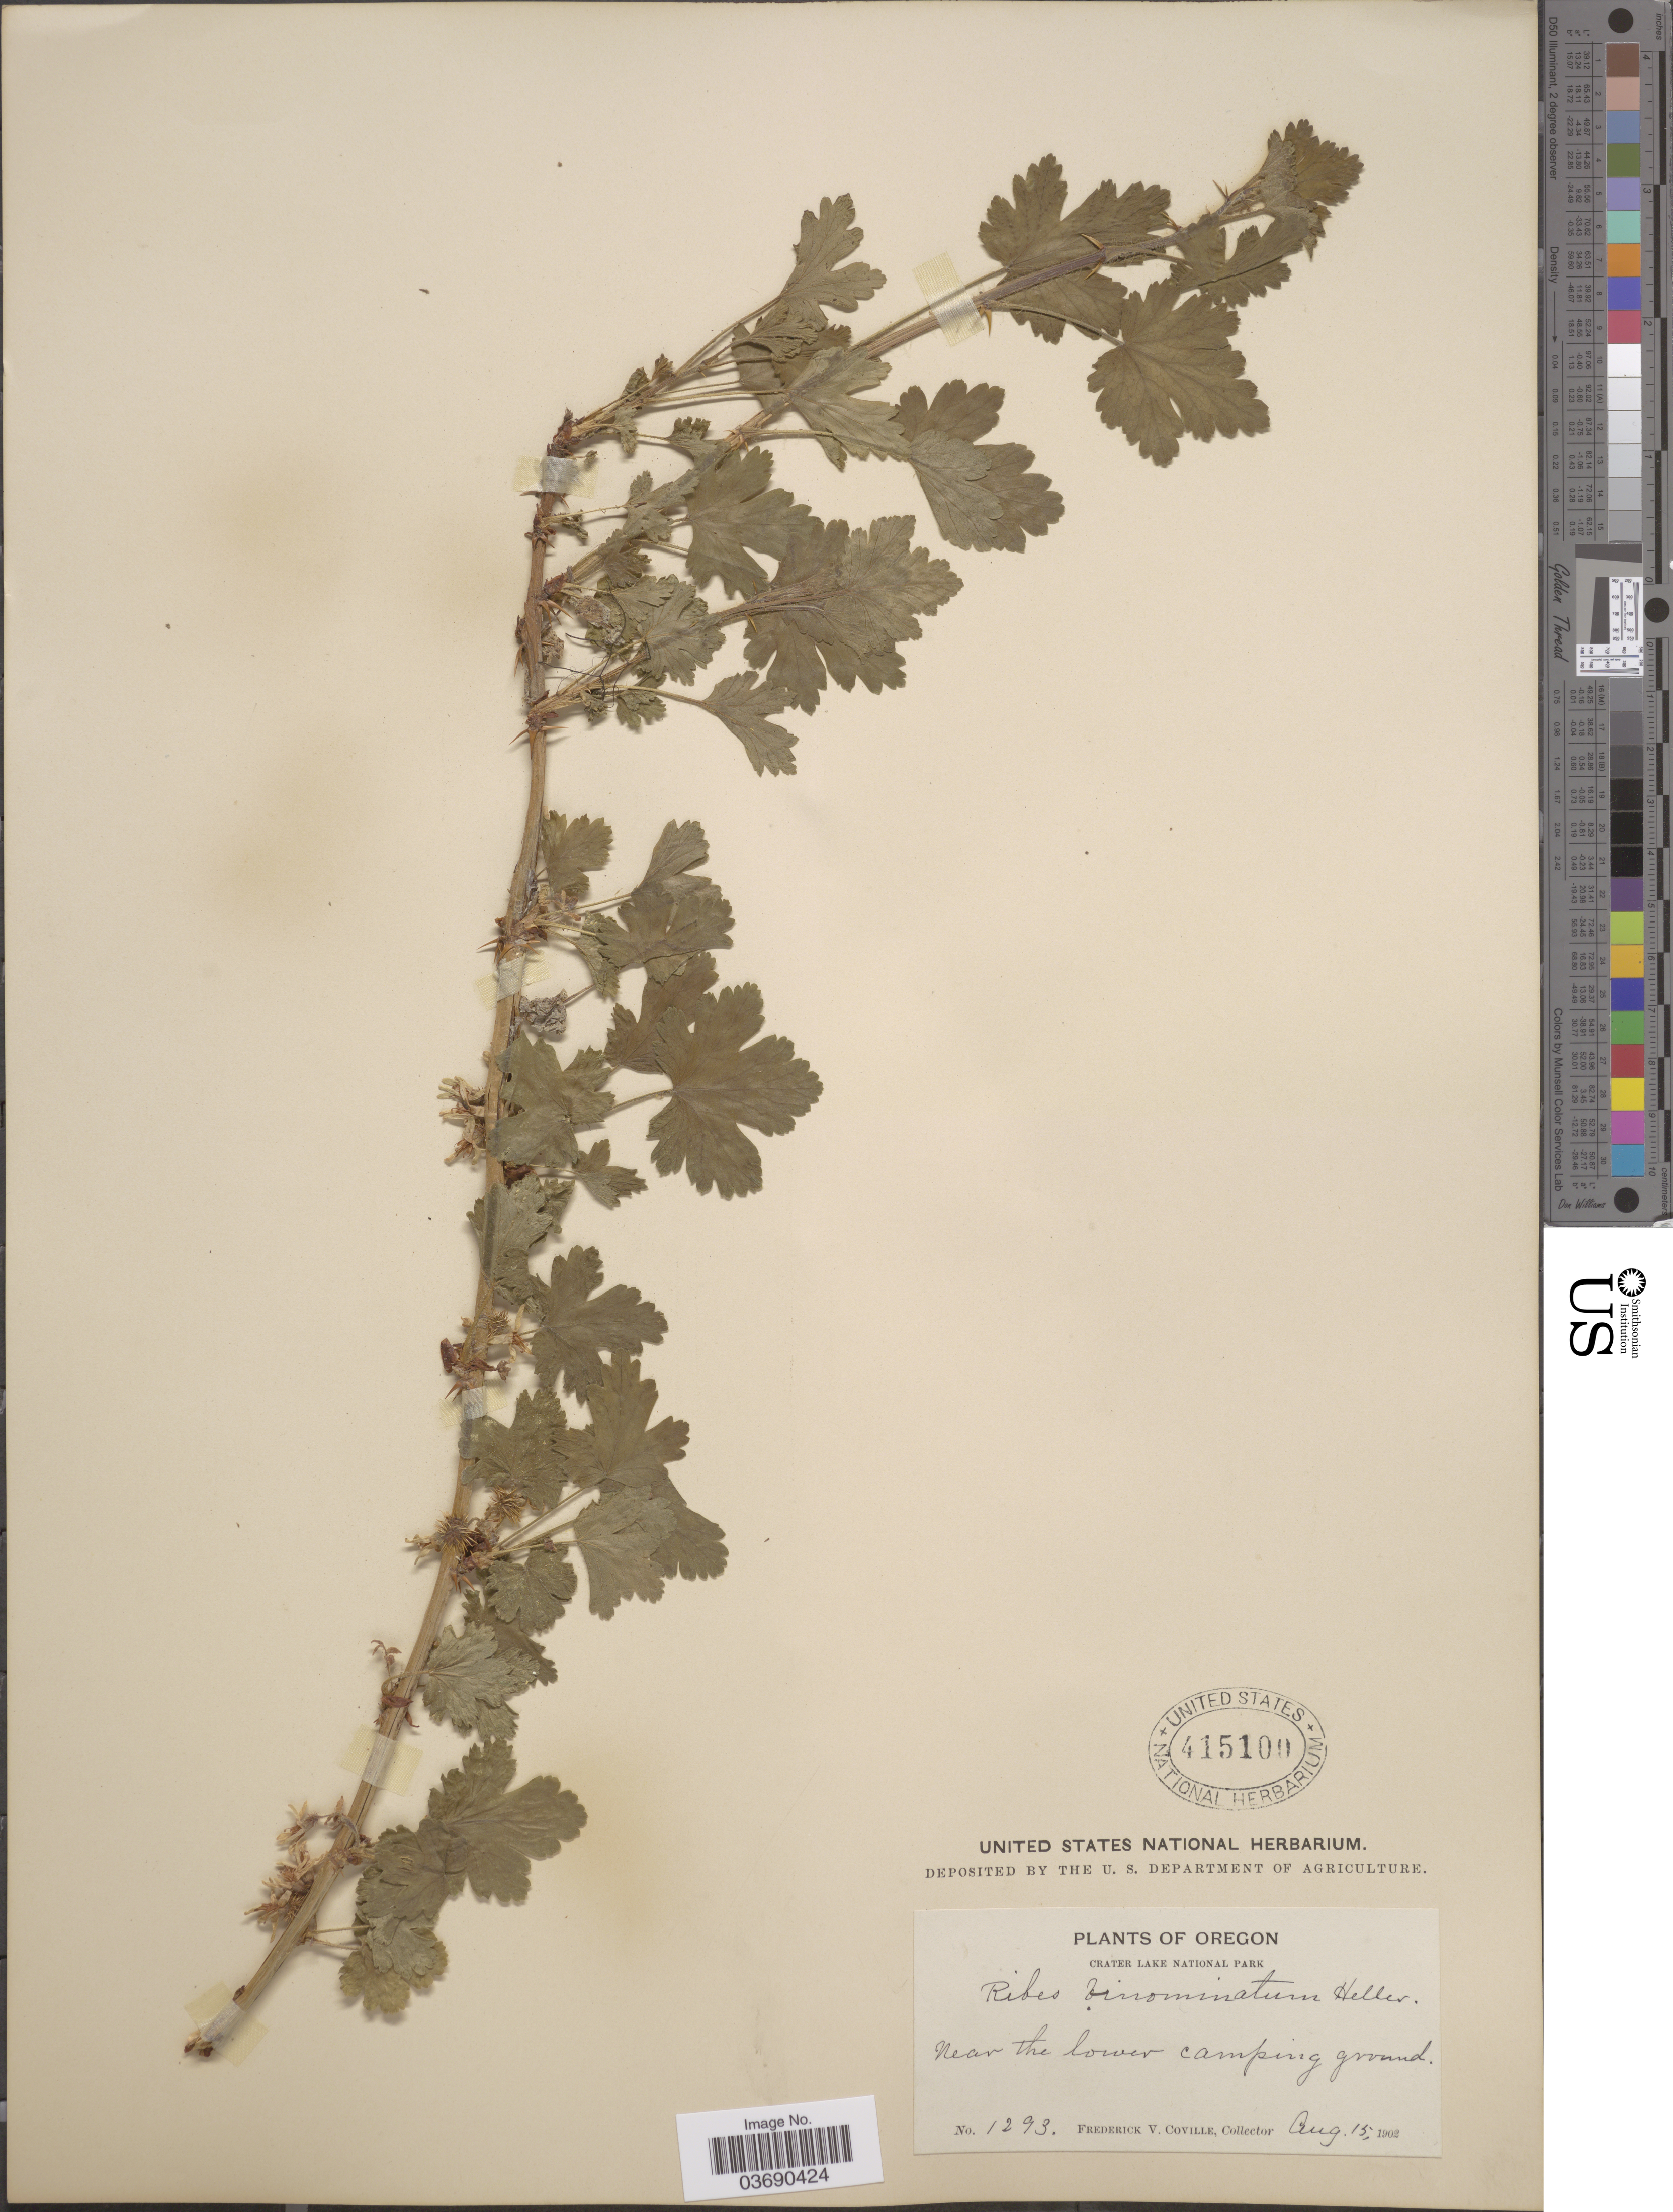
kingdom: Plantae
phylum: Tracheophyta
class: Magnoliopsida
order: Saxifragales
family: Grossulariaceae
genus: Ribes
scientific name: Ribes binominatum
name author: A. Heller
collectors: F. V. Coville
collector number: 1293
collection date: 1902-08-15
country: United States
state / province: Oregon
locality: Crater Lake National Park. Near the lower camping ground.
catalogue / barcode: US 415100